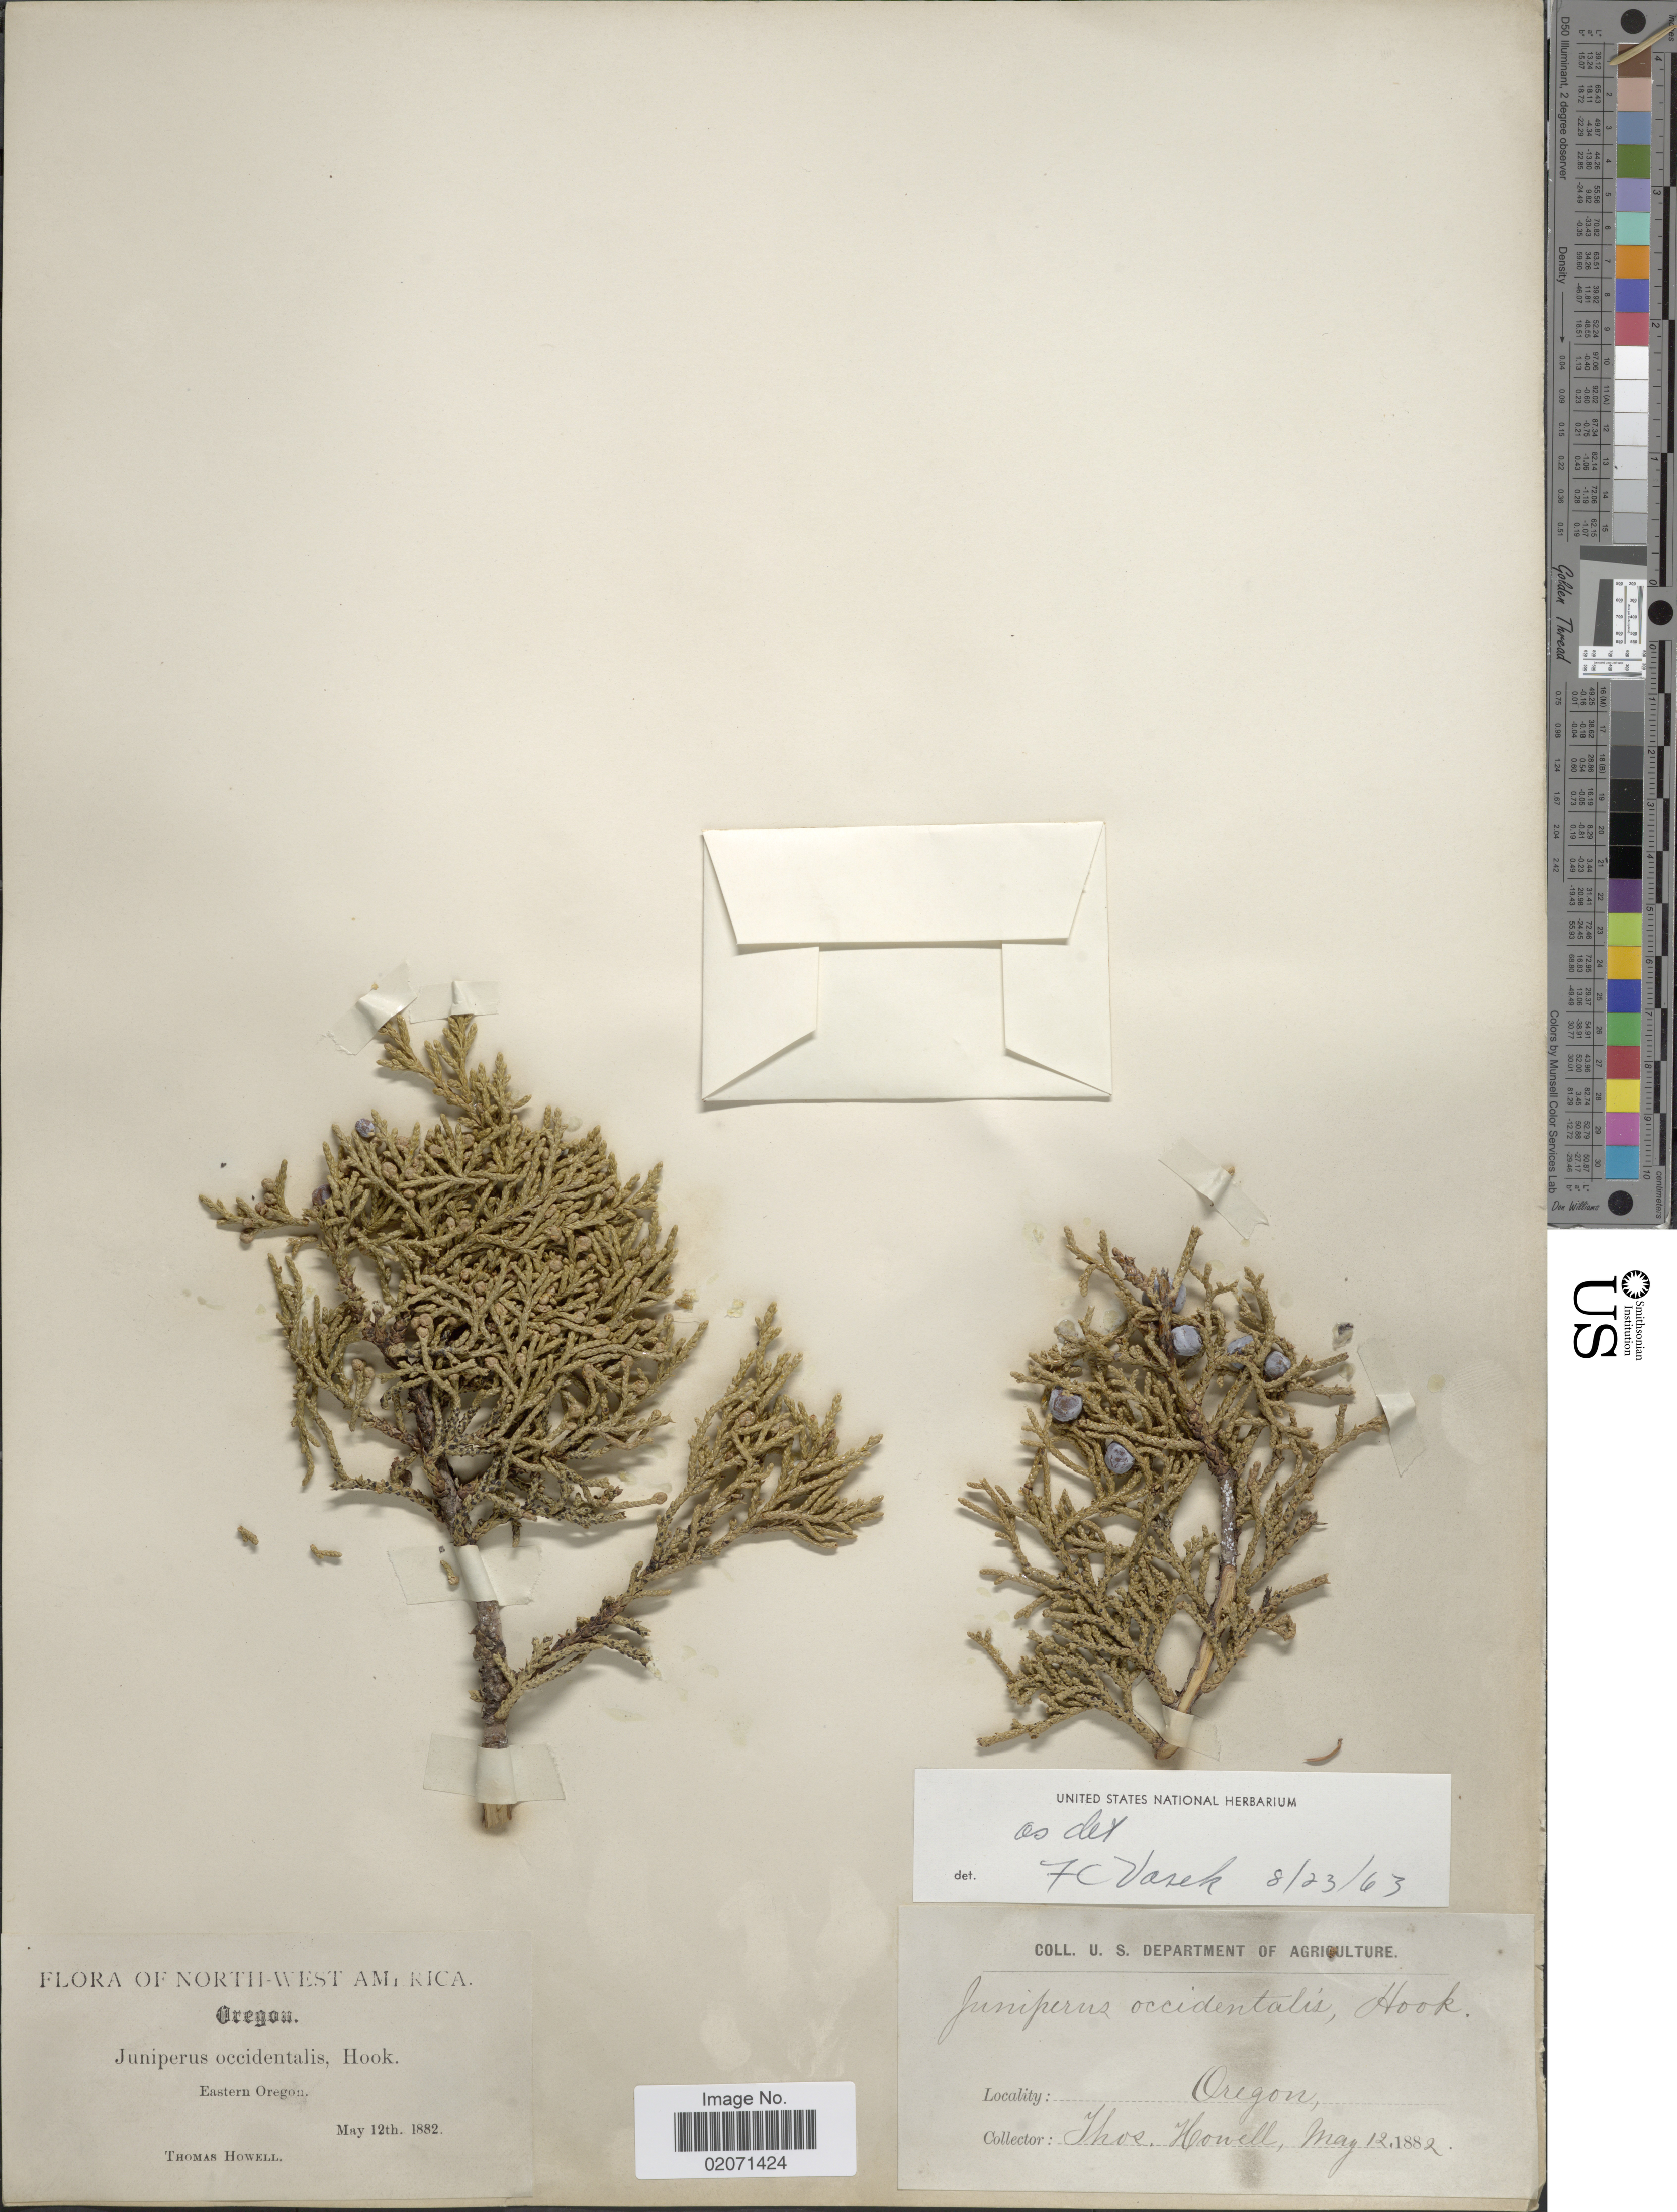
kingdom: Plantae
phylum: Tracheophyta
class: Pinopsida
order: Pinales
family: Cupressaceae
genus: Juniperus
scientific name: Juniperus occidentalis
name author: Hook.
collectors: T. Howell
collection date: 1882-05-12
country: United States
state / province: Oregon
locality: North-west America. Eastern Oregon